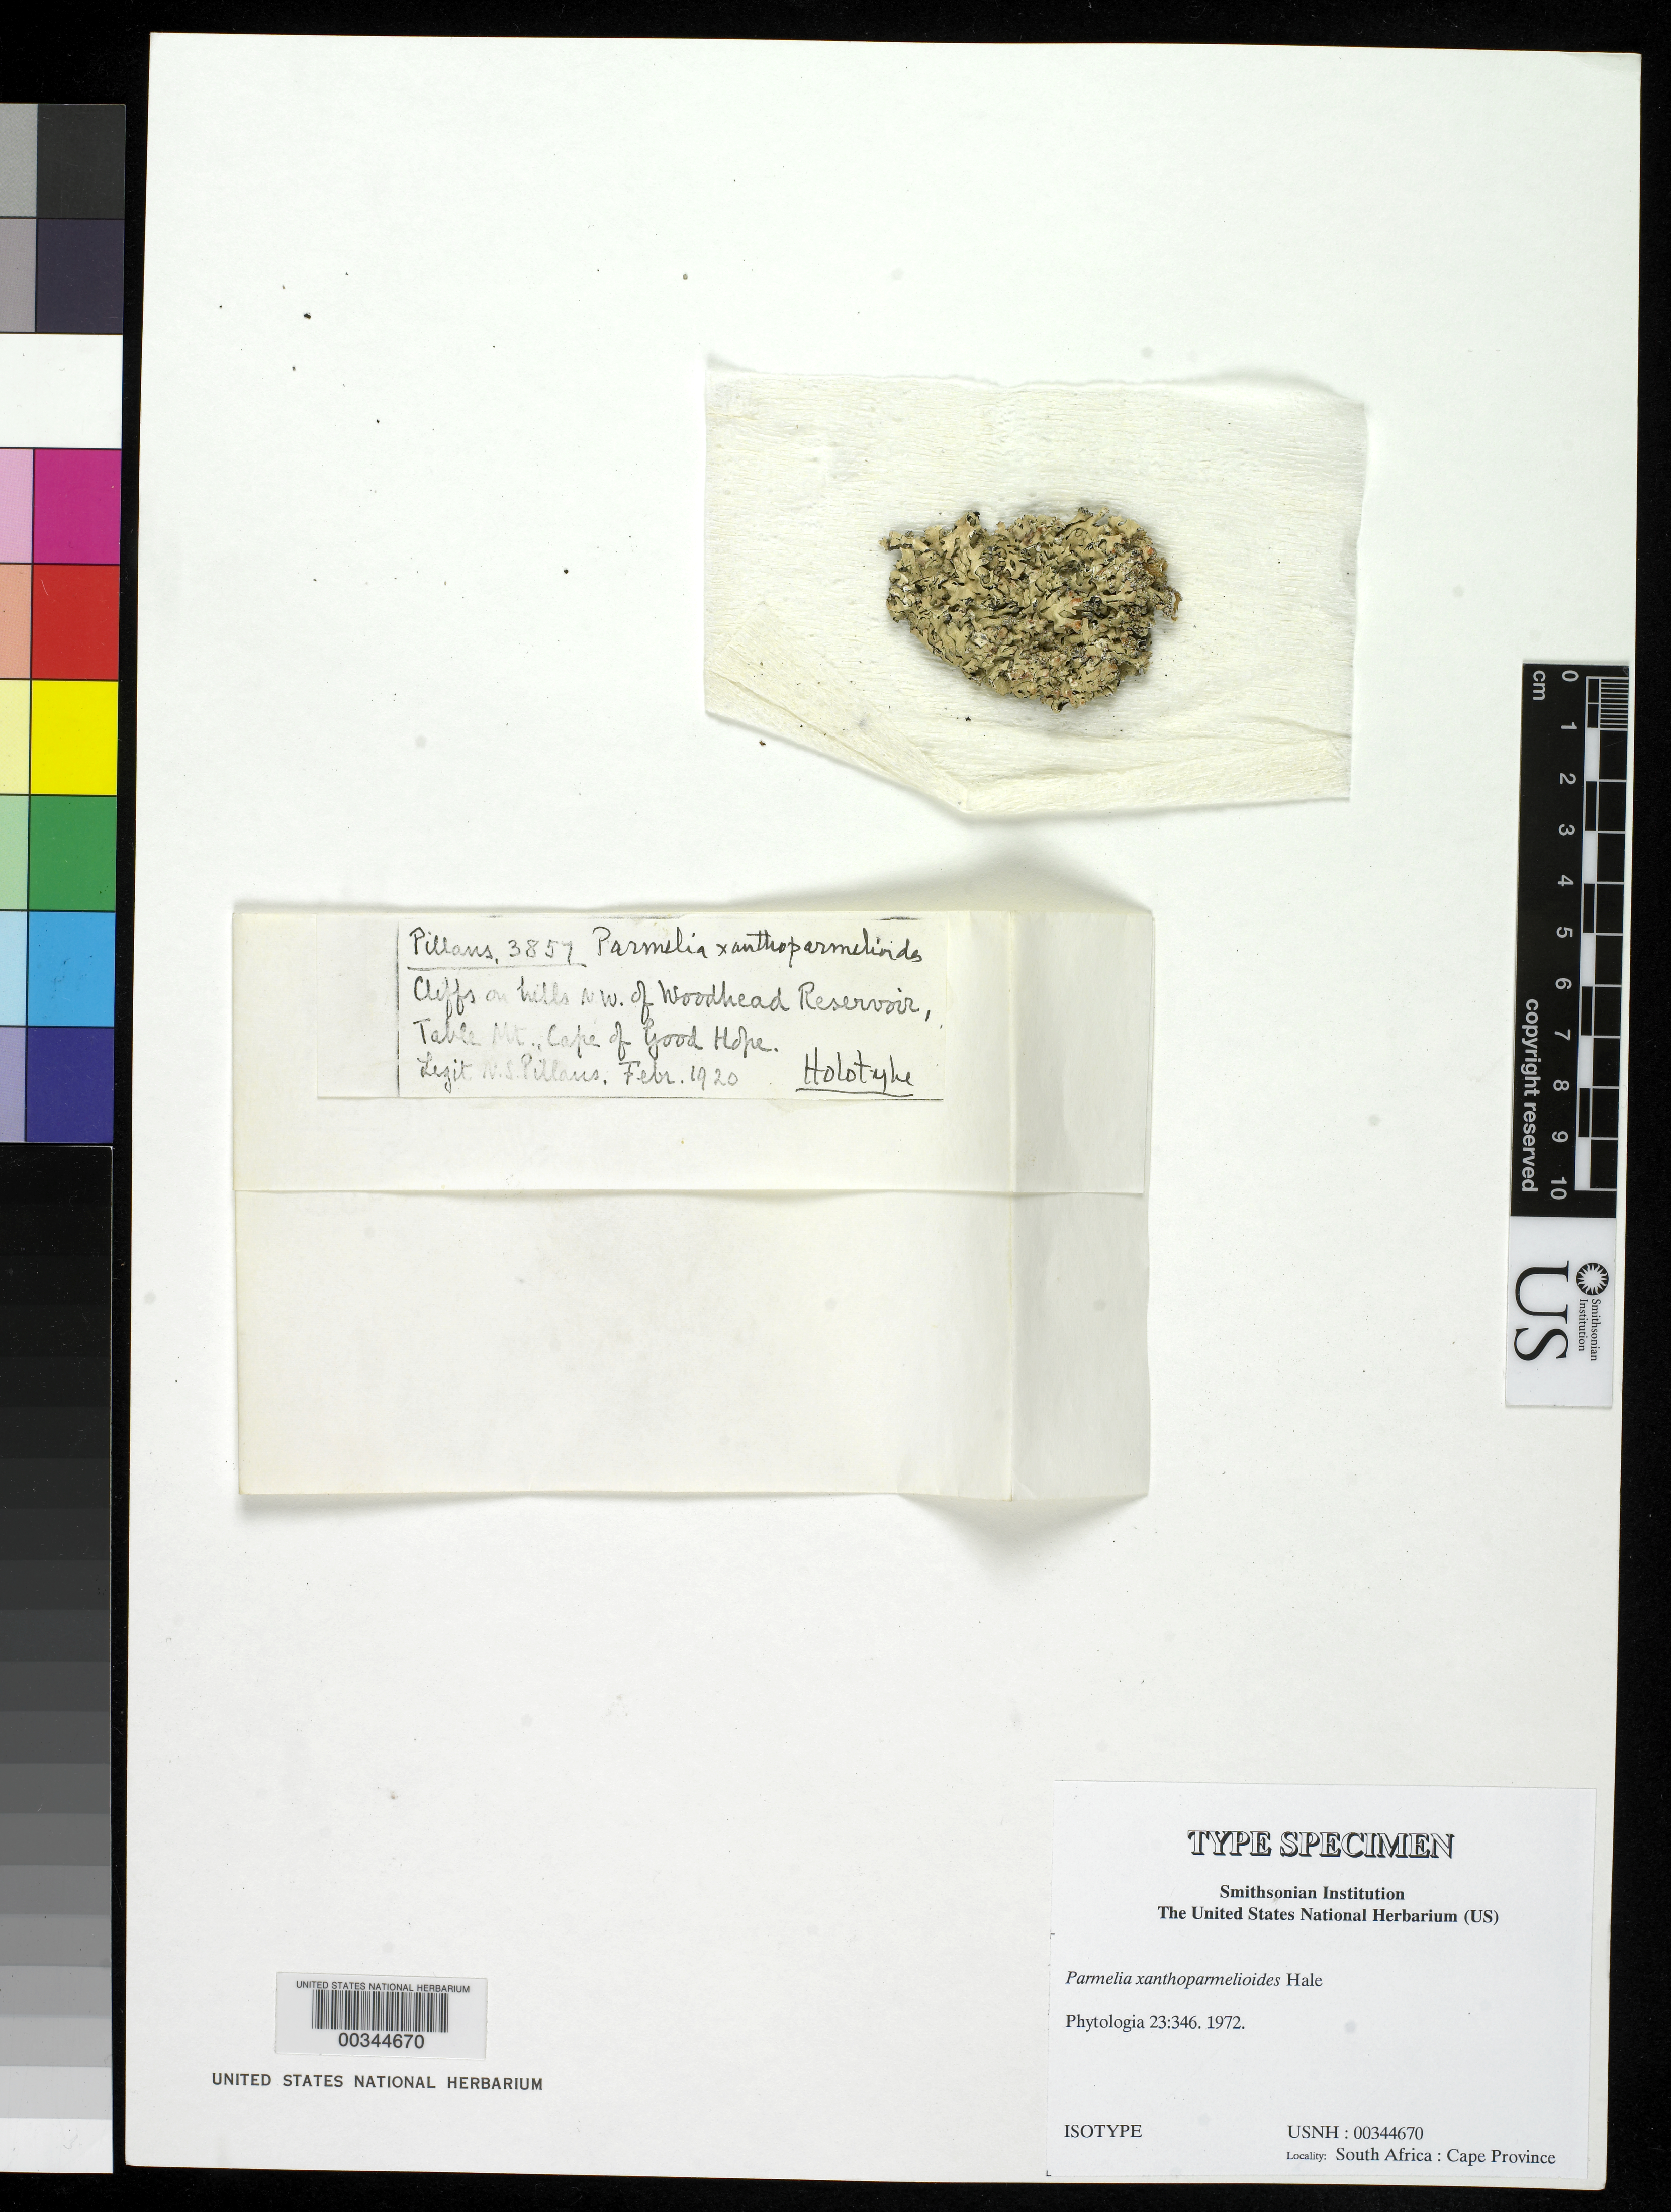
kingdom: Fungi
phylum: Ascomycota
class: Lecanoromycetes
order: Lecanorales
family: Parmeliaceae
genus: Parmelia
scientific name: Parmelia xanthoparmelioides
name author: Hale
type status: Isotype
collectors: N. S. Pillans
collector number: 3857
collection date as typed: Feb 1920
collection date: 1920-02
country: South Africa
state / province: Western Cape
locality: Cliffs on hills NW of Woodhead Reservoir, Table Mountain, Cape of Good Hope.